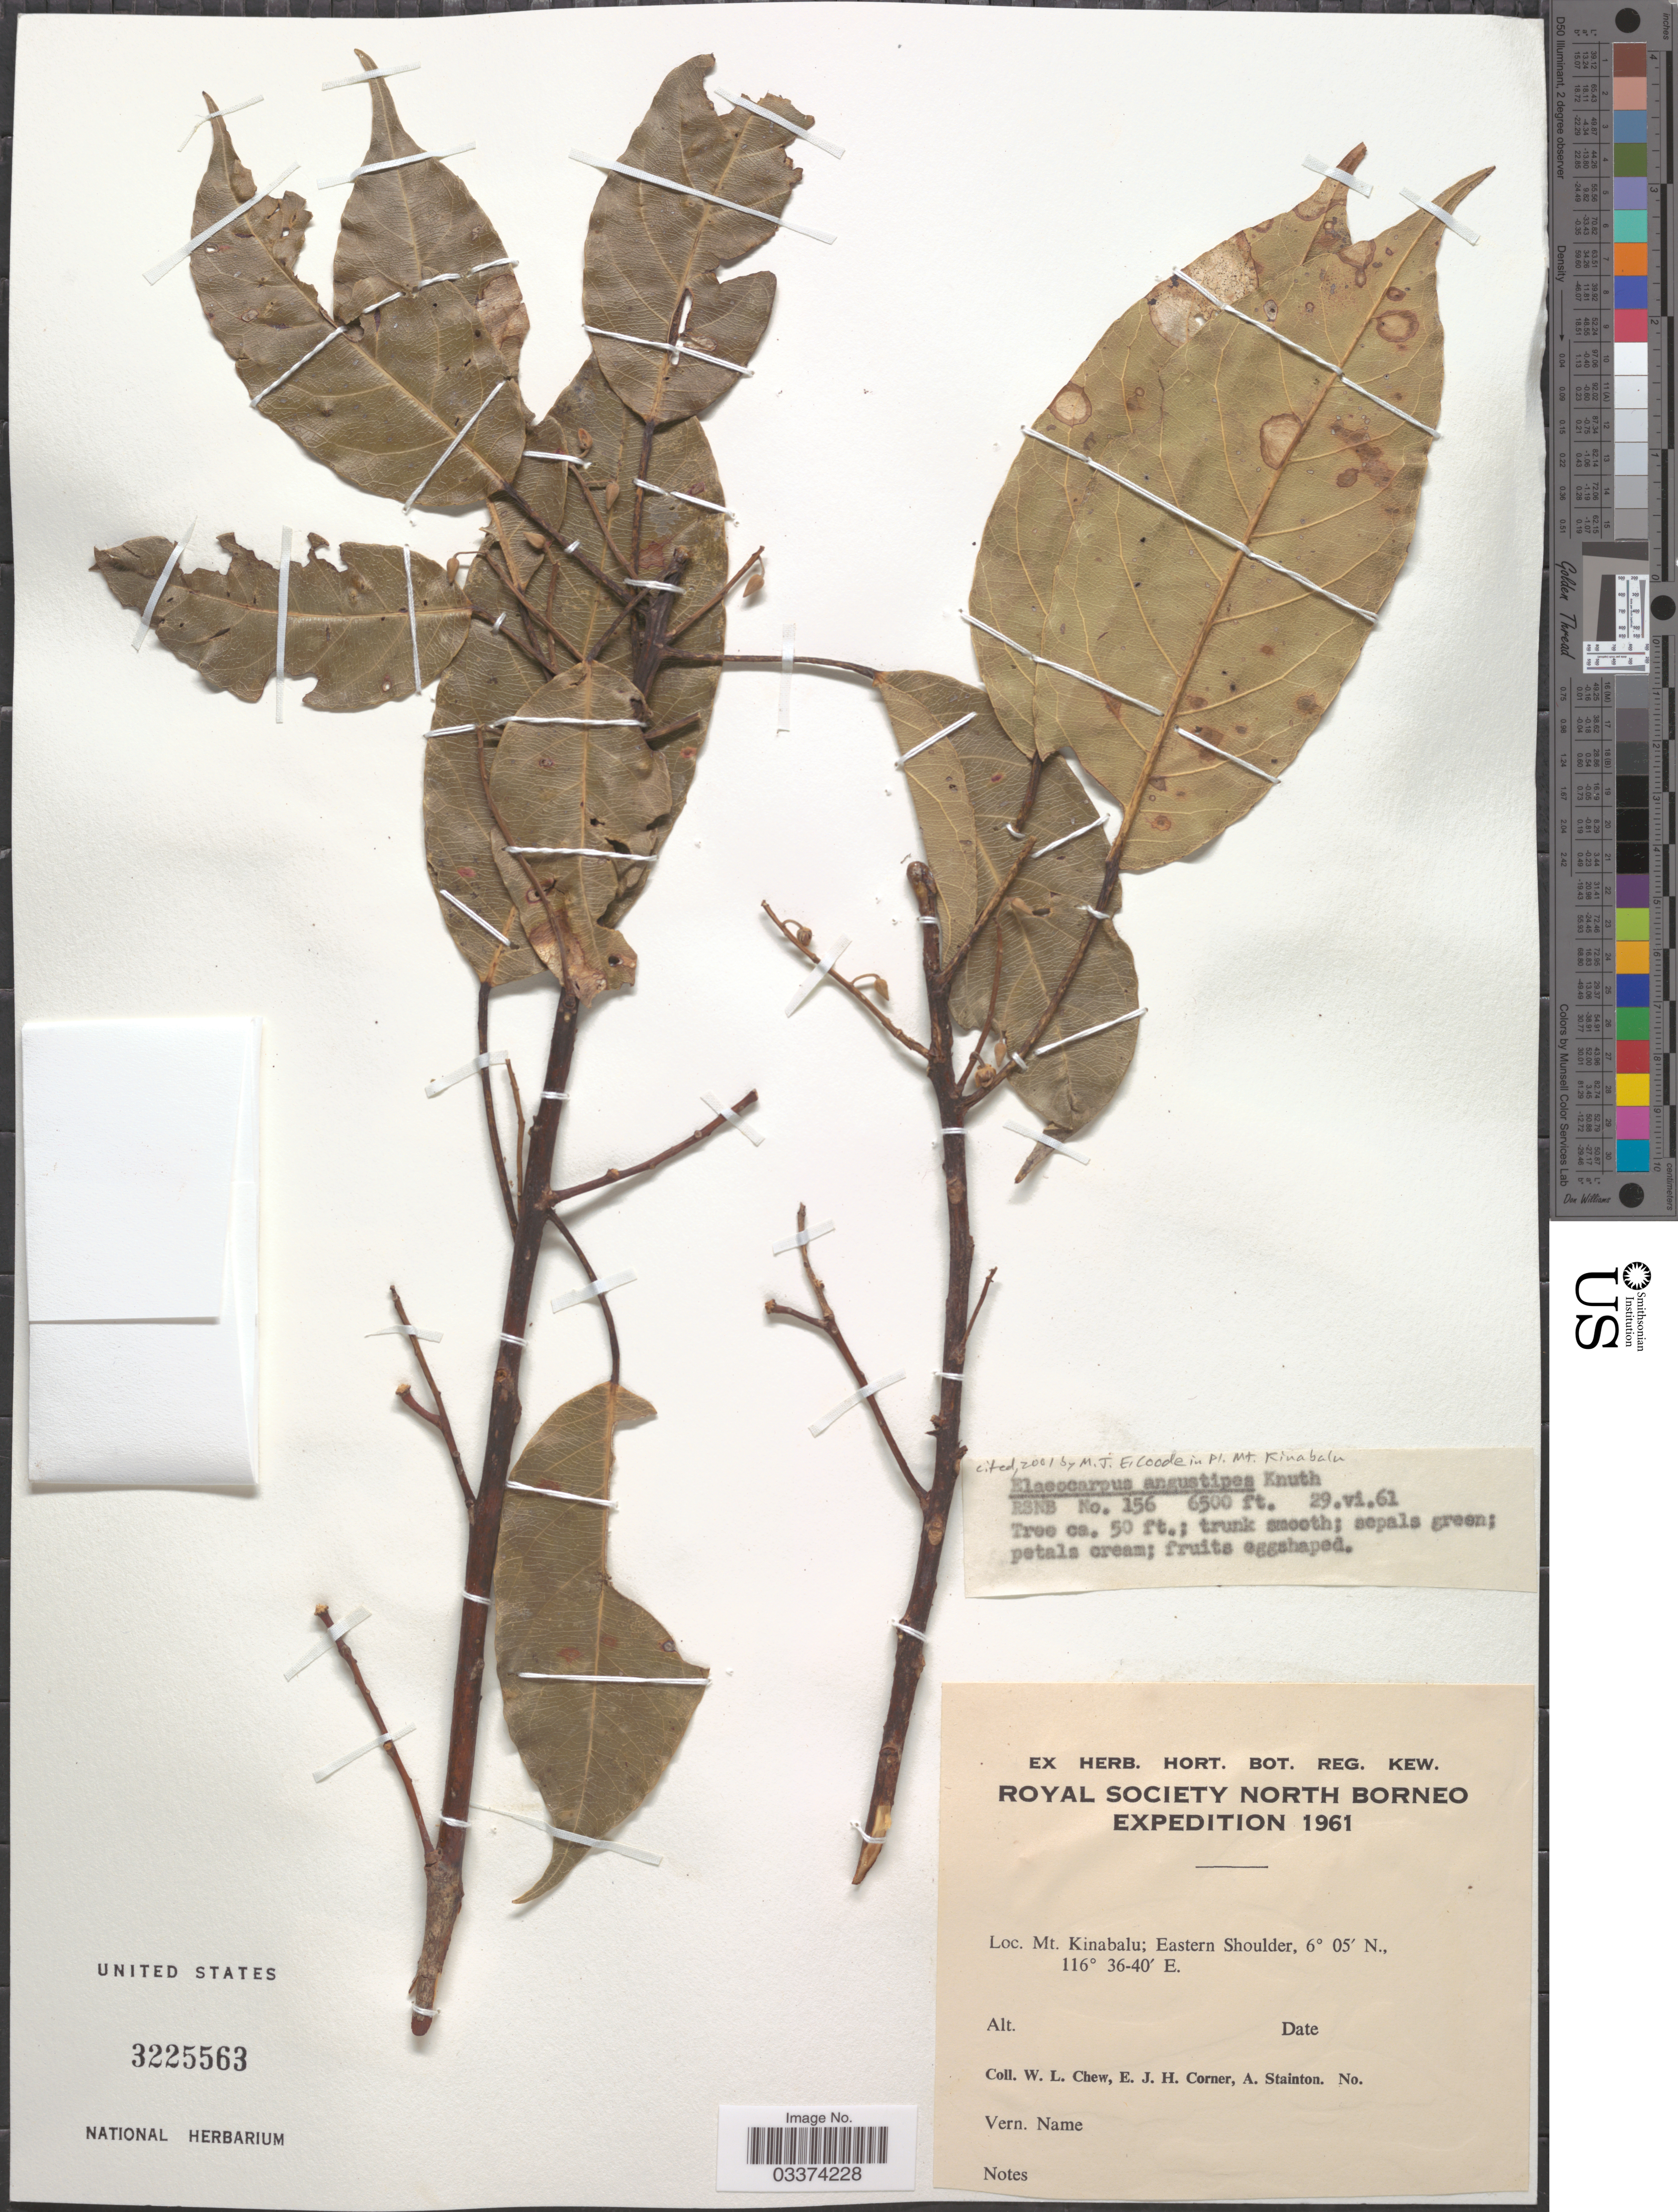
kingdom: Plantae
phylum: Tracheophyta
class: Magnoliopsida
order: Oxalidales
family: Elaeocarpaceae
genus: Elaeocarpus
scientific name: Elaeocarpus angustipes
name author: Knuth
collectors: W. Chew, E. Corner & A. Stainton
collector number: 156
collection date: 1961-06-29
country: Malaysia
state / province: Sabah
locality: North Borneo. Mt. Kinabalu; Eastern Shoulder.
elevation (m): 1981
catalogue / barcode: US 3225563